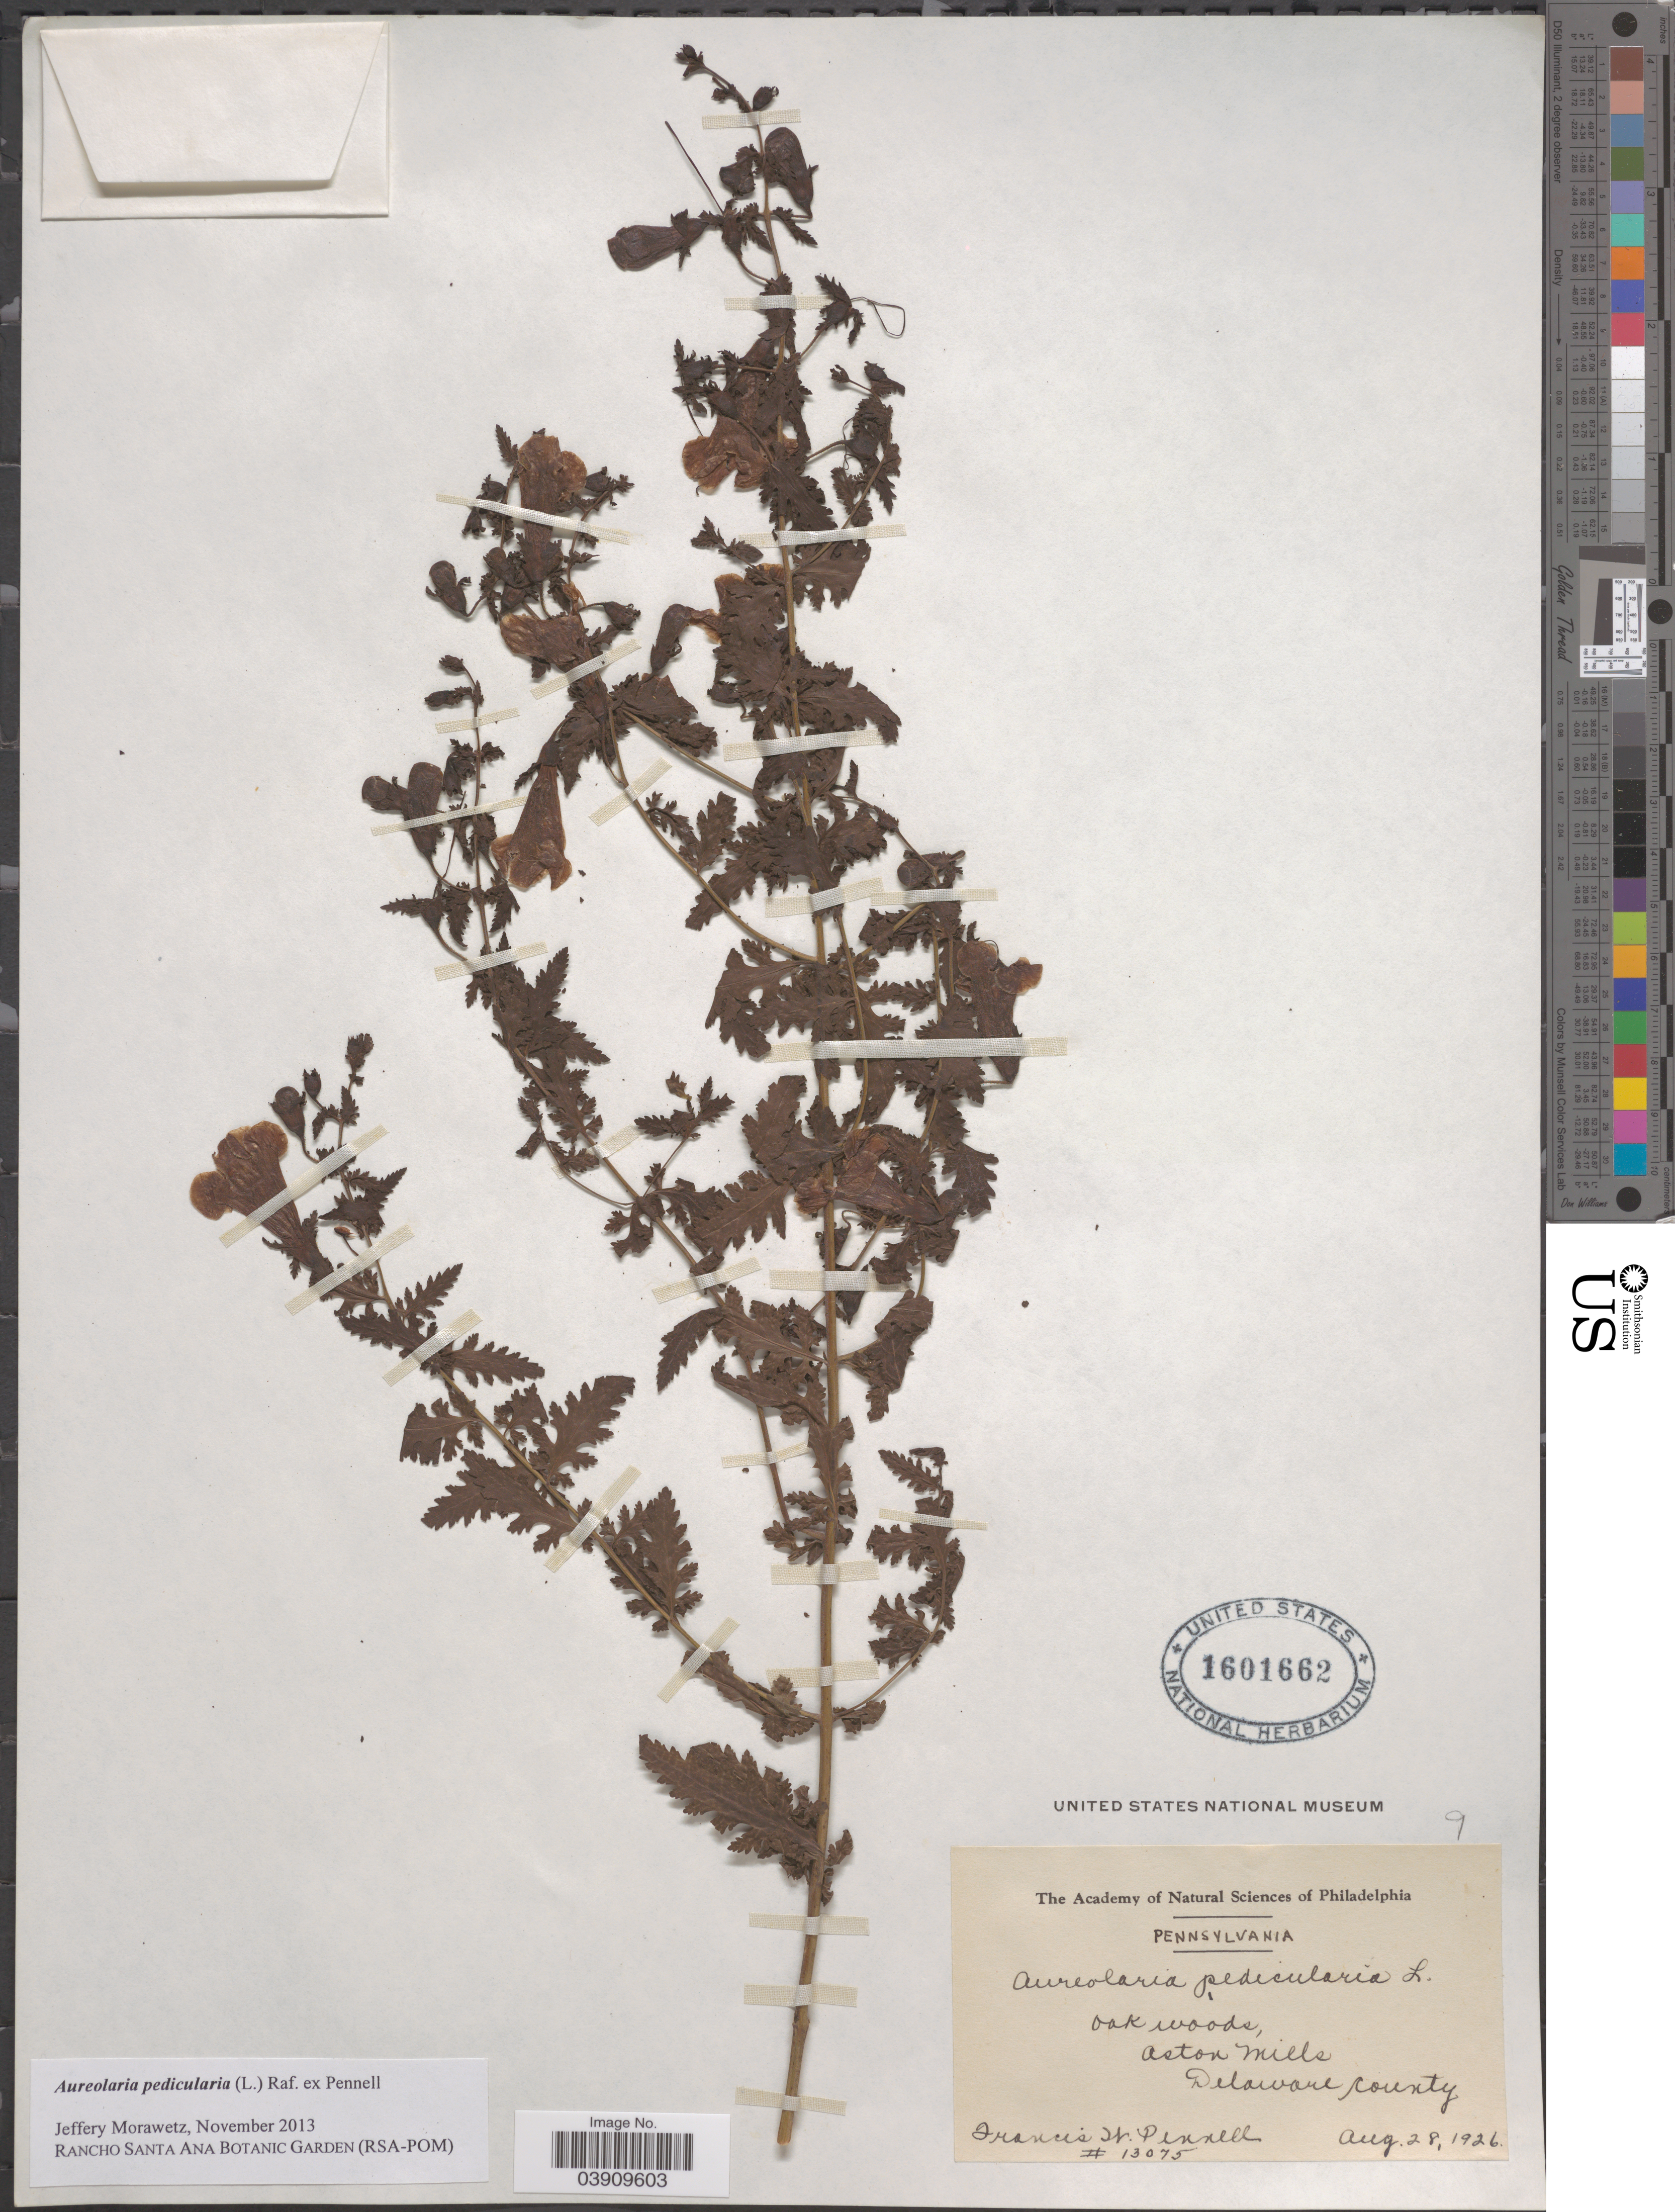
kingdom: Plantae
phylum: Tracheophyta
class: Magnoliopsida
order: Lamiales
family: Orobanchaceae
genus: Aureolaria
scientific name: Aureolaria pedicularia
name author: (L.) Raf. ex Farw.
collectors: F. W. Pennell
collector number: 13075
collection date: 1926-08-28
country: United States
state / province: Pennsylvania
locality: Aston Mills. Delaware County.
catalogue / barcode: US 1601662